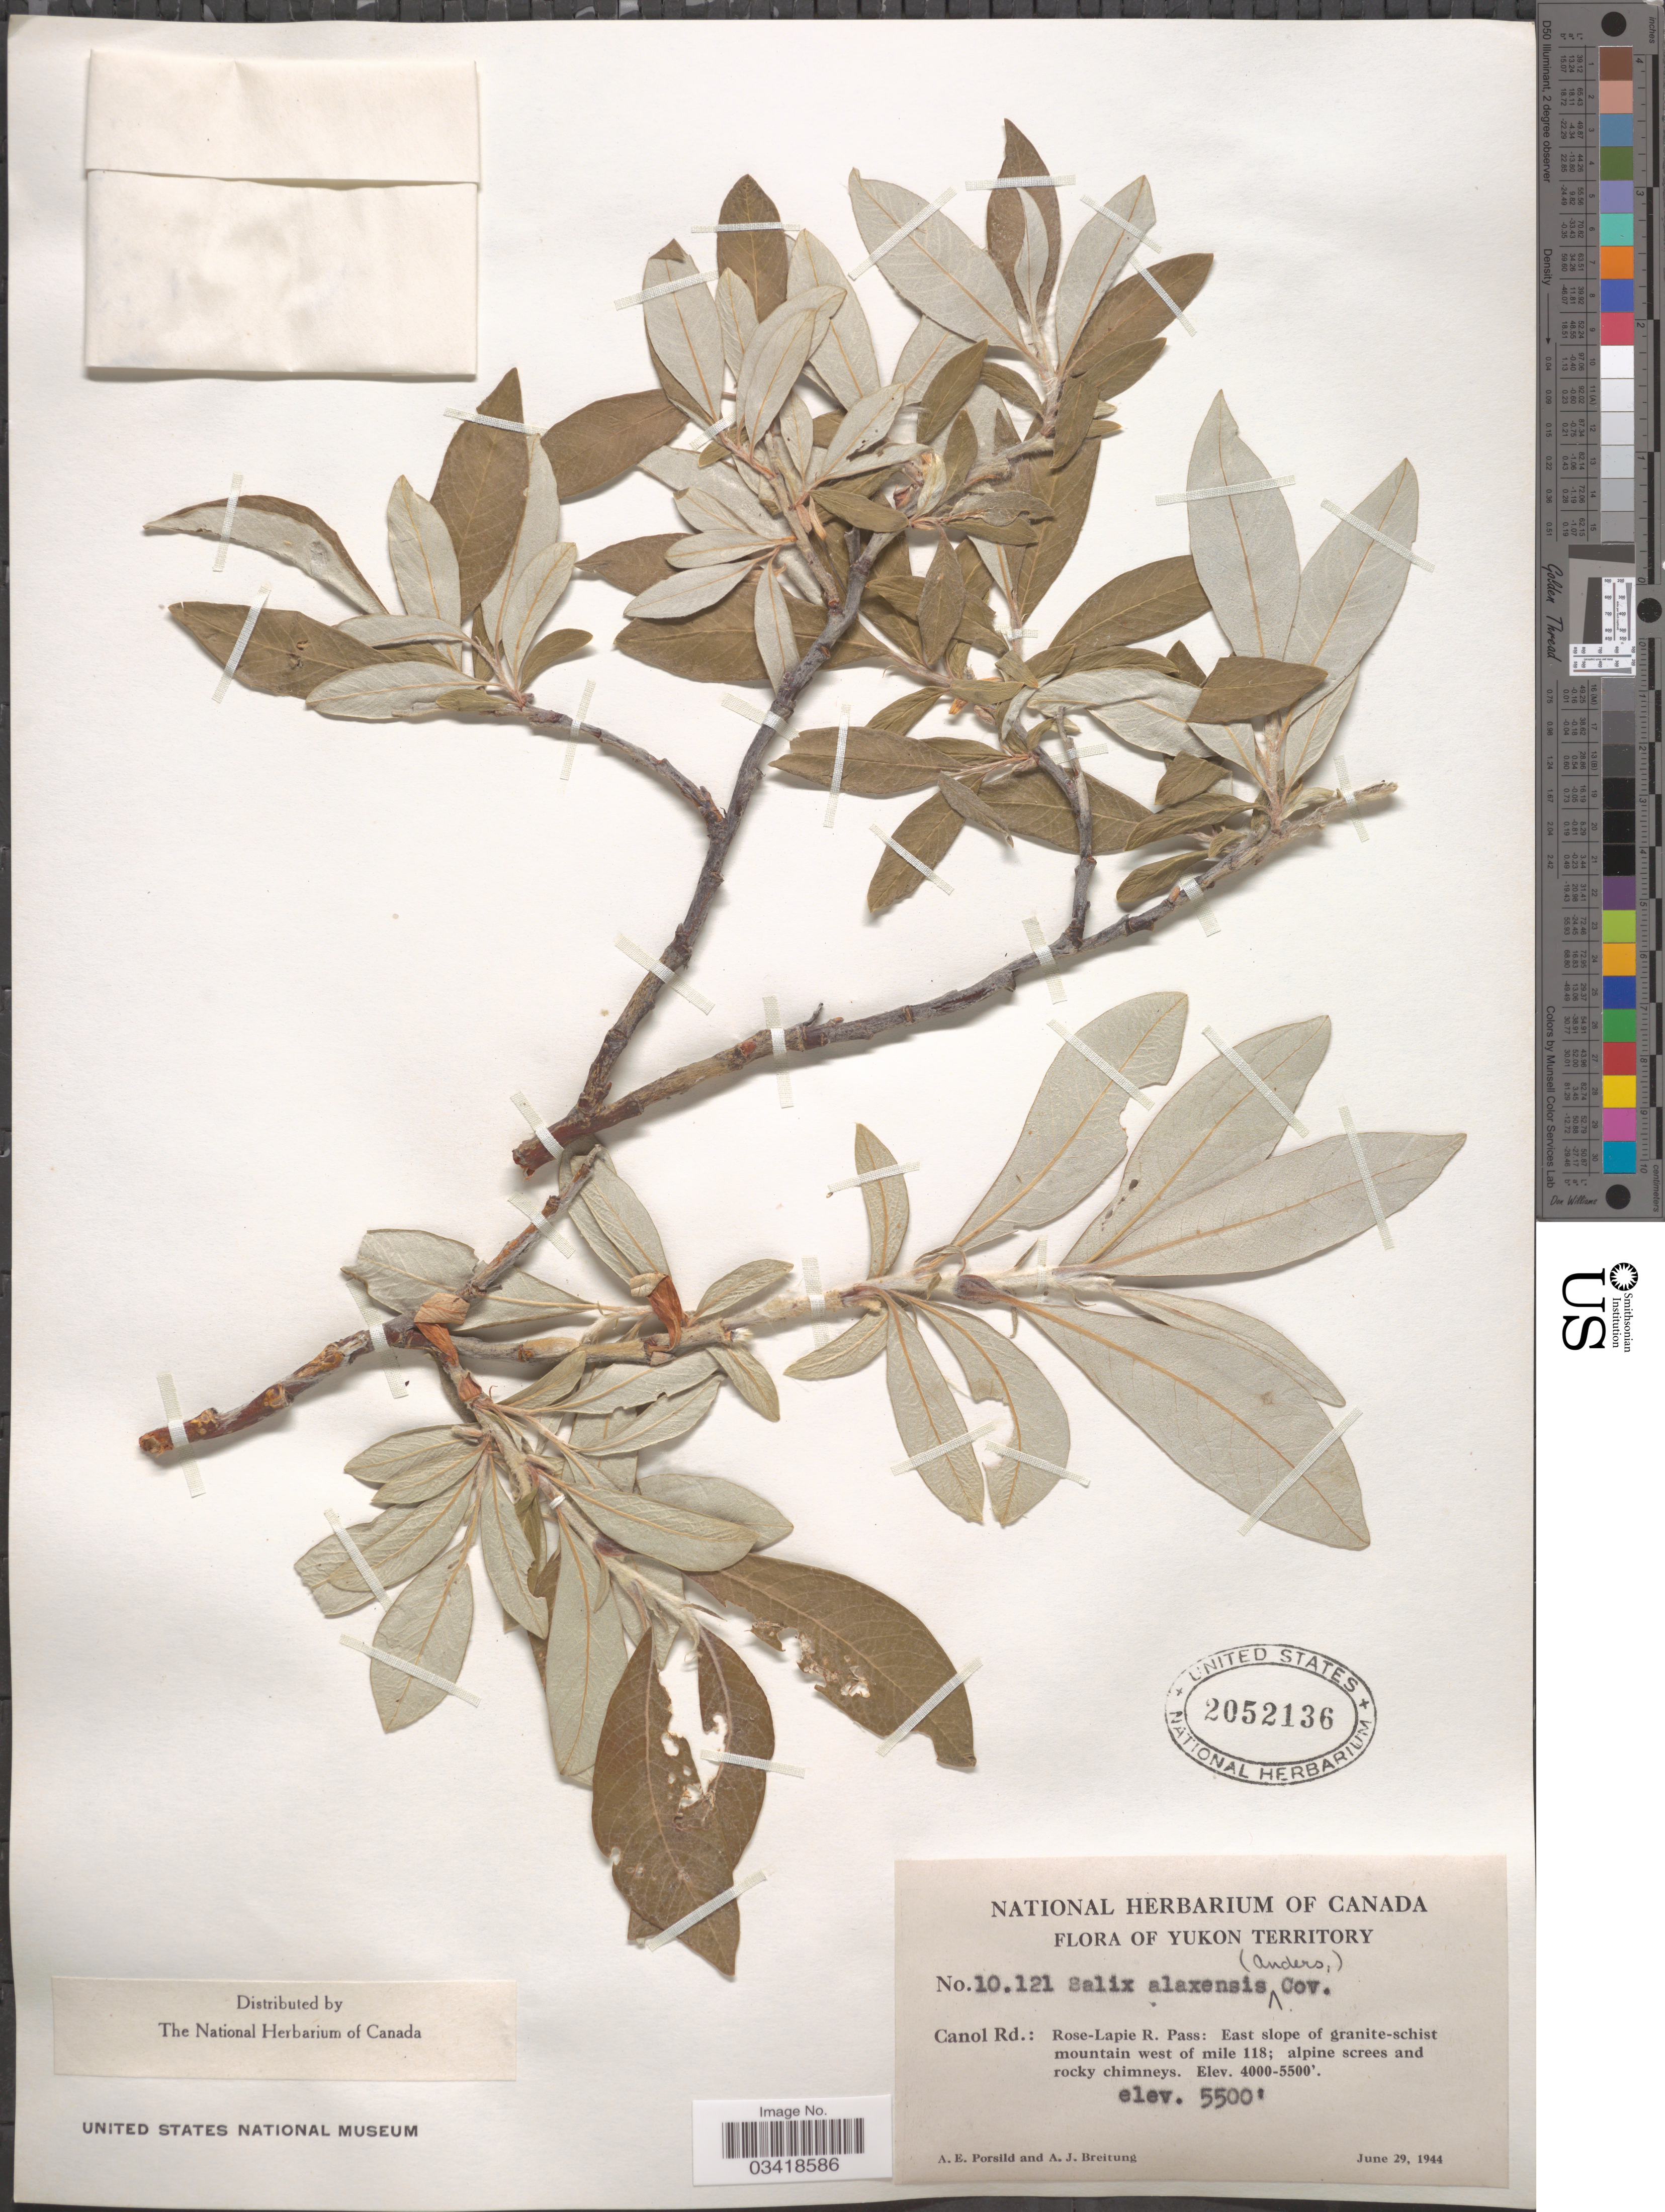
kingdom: Plantae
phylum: Tracheophyta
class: Magnoliopsida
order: Malpighiales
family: Salicaceae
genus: Salix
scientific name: Salix alaxensis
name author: (Andersson) Coville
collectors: A. E. Porsild & A. Breitung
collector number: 10121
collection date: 1944-06-29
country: Canada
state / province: Yukon Territory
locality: Canol Rd.: Rose-Lapie R. Pass: East slope of granite-schist mountain west of mile 118.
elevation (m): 1676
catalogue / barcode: US 2052136